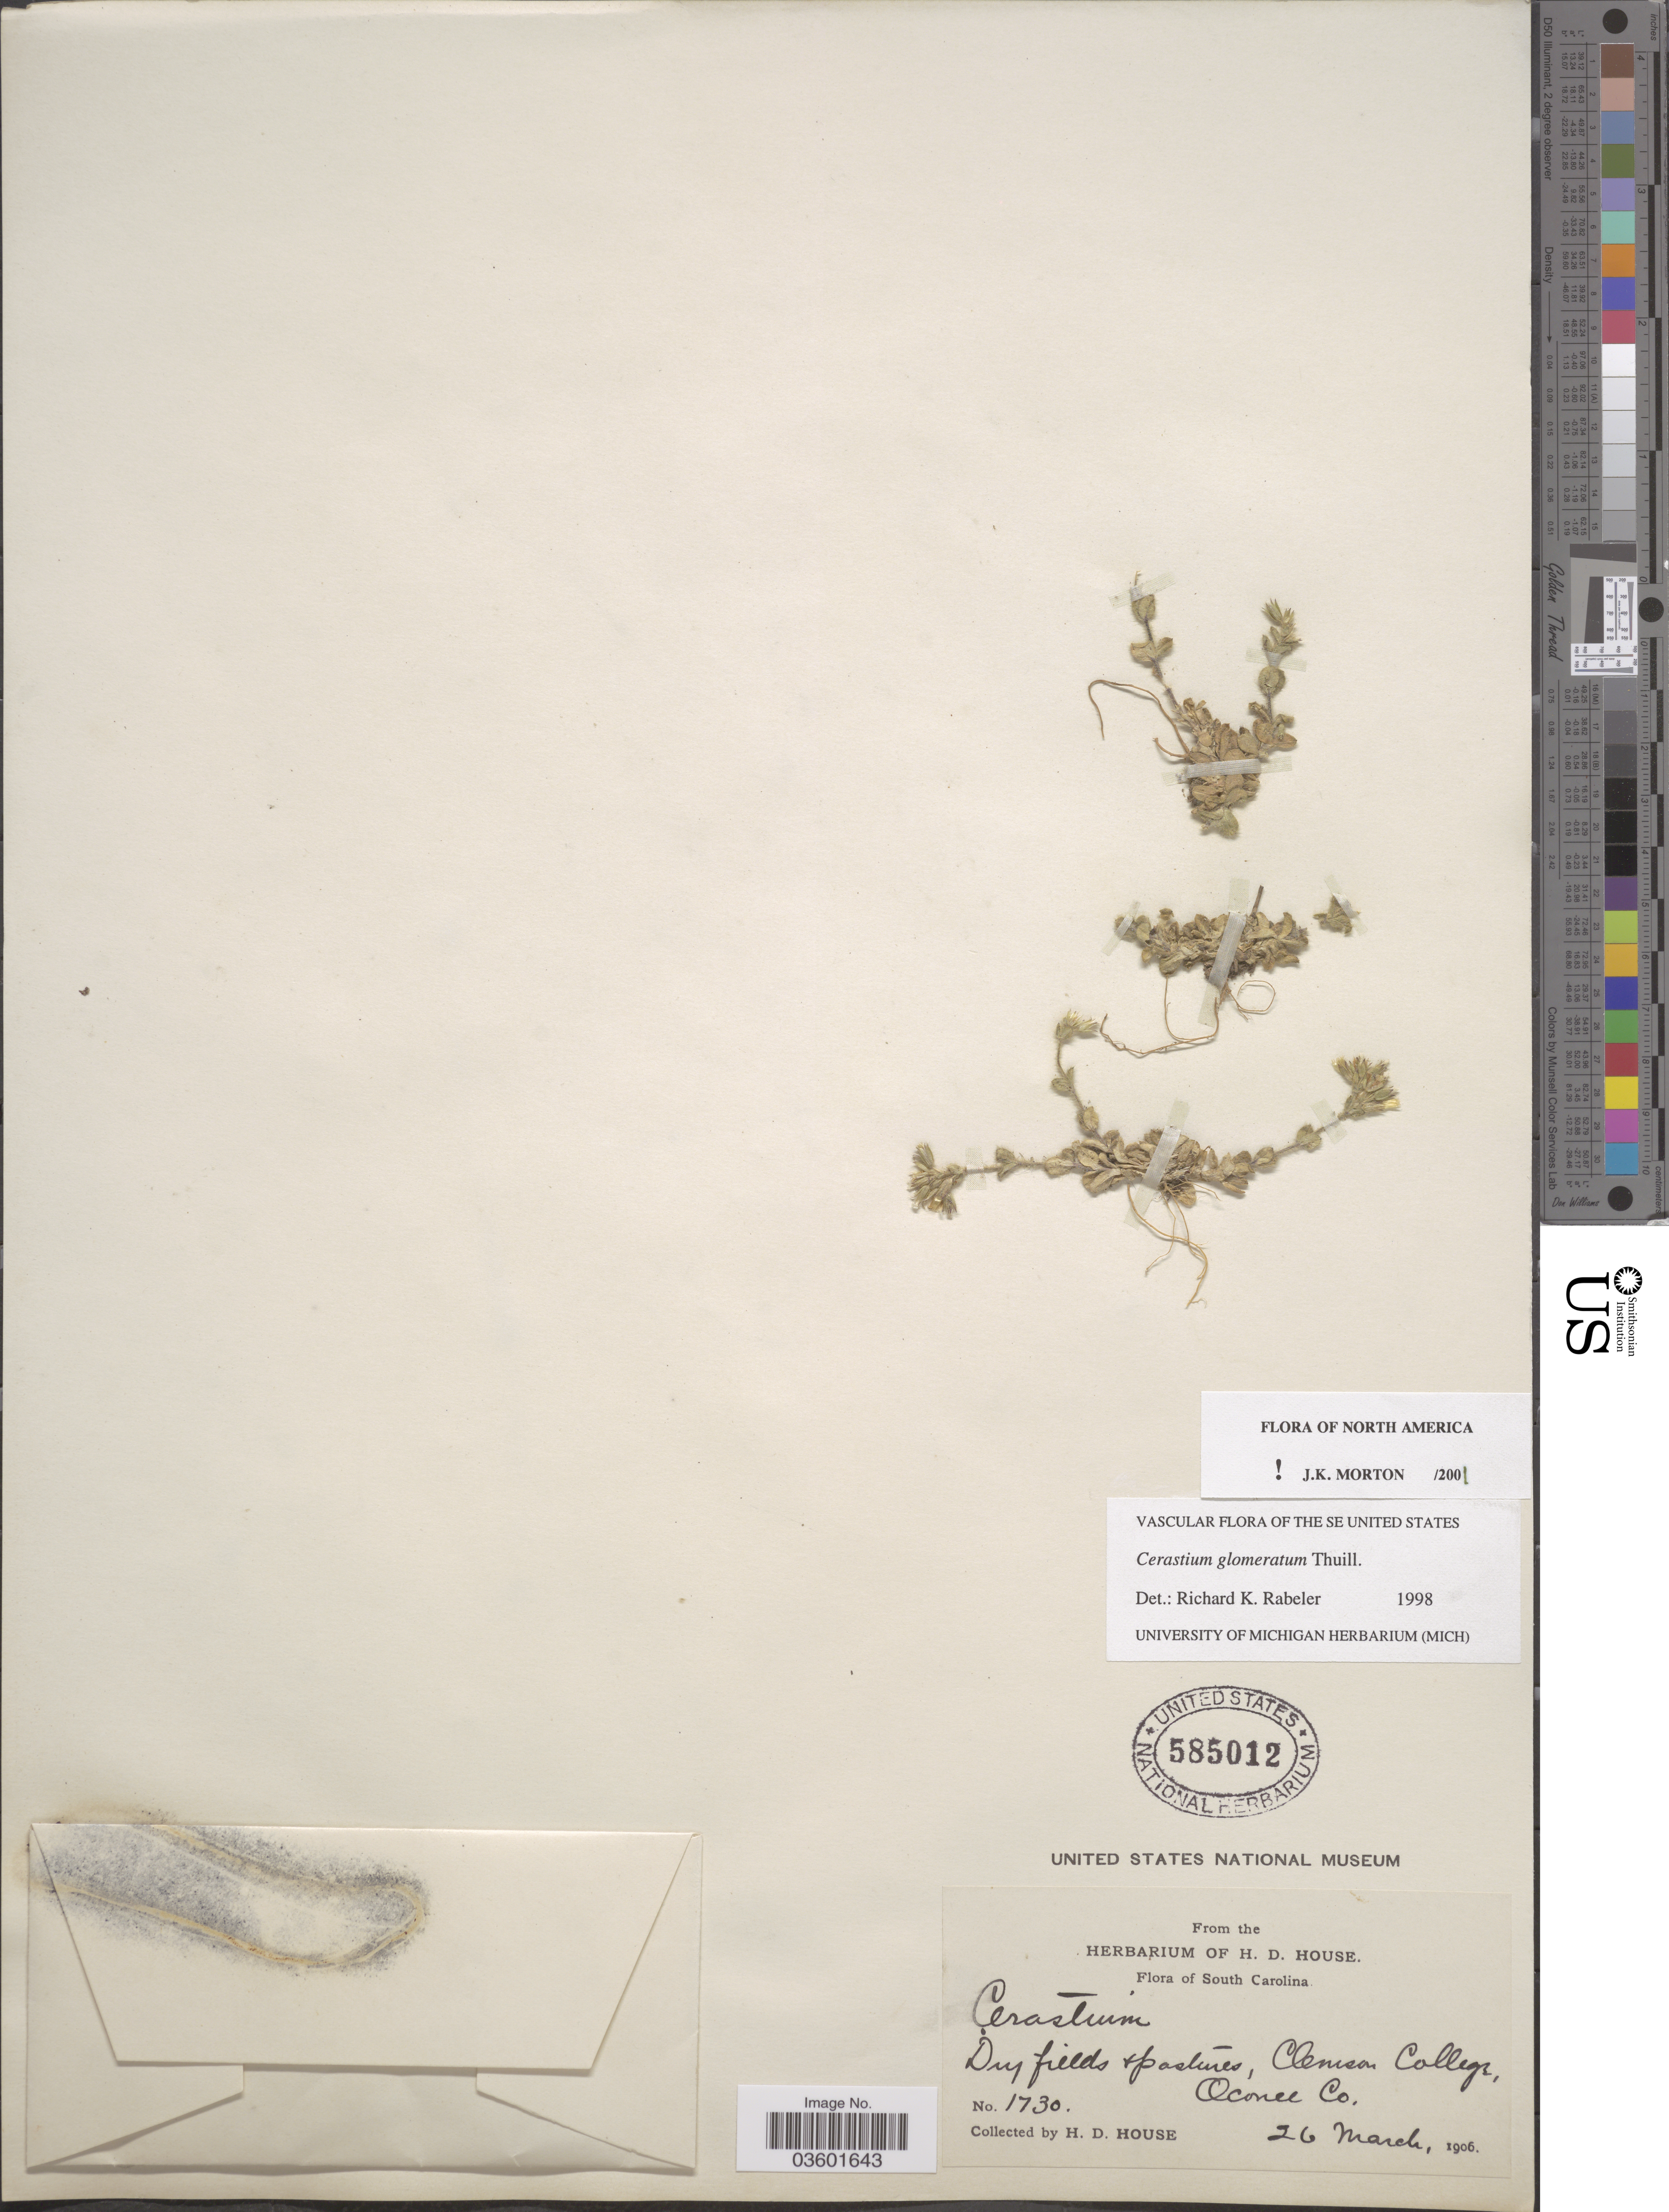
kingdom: Plantae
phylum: Tracheophyta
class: Magnoliopsida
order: Caryophyllales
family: Caryophyllaceae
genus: Cerastium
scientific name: Cerastium glomeratum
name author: Thuill.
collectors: H. D. House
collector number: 1730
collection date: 1906-03-26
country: United States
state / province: South Carolina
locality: Clemson College, Oconee Co.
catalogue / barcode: US 585012